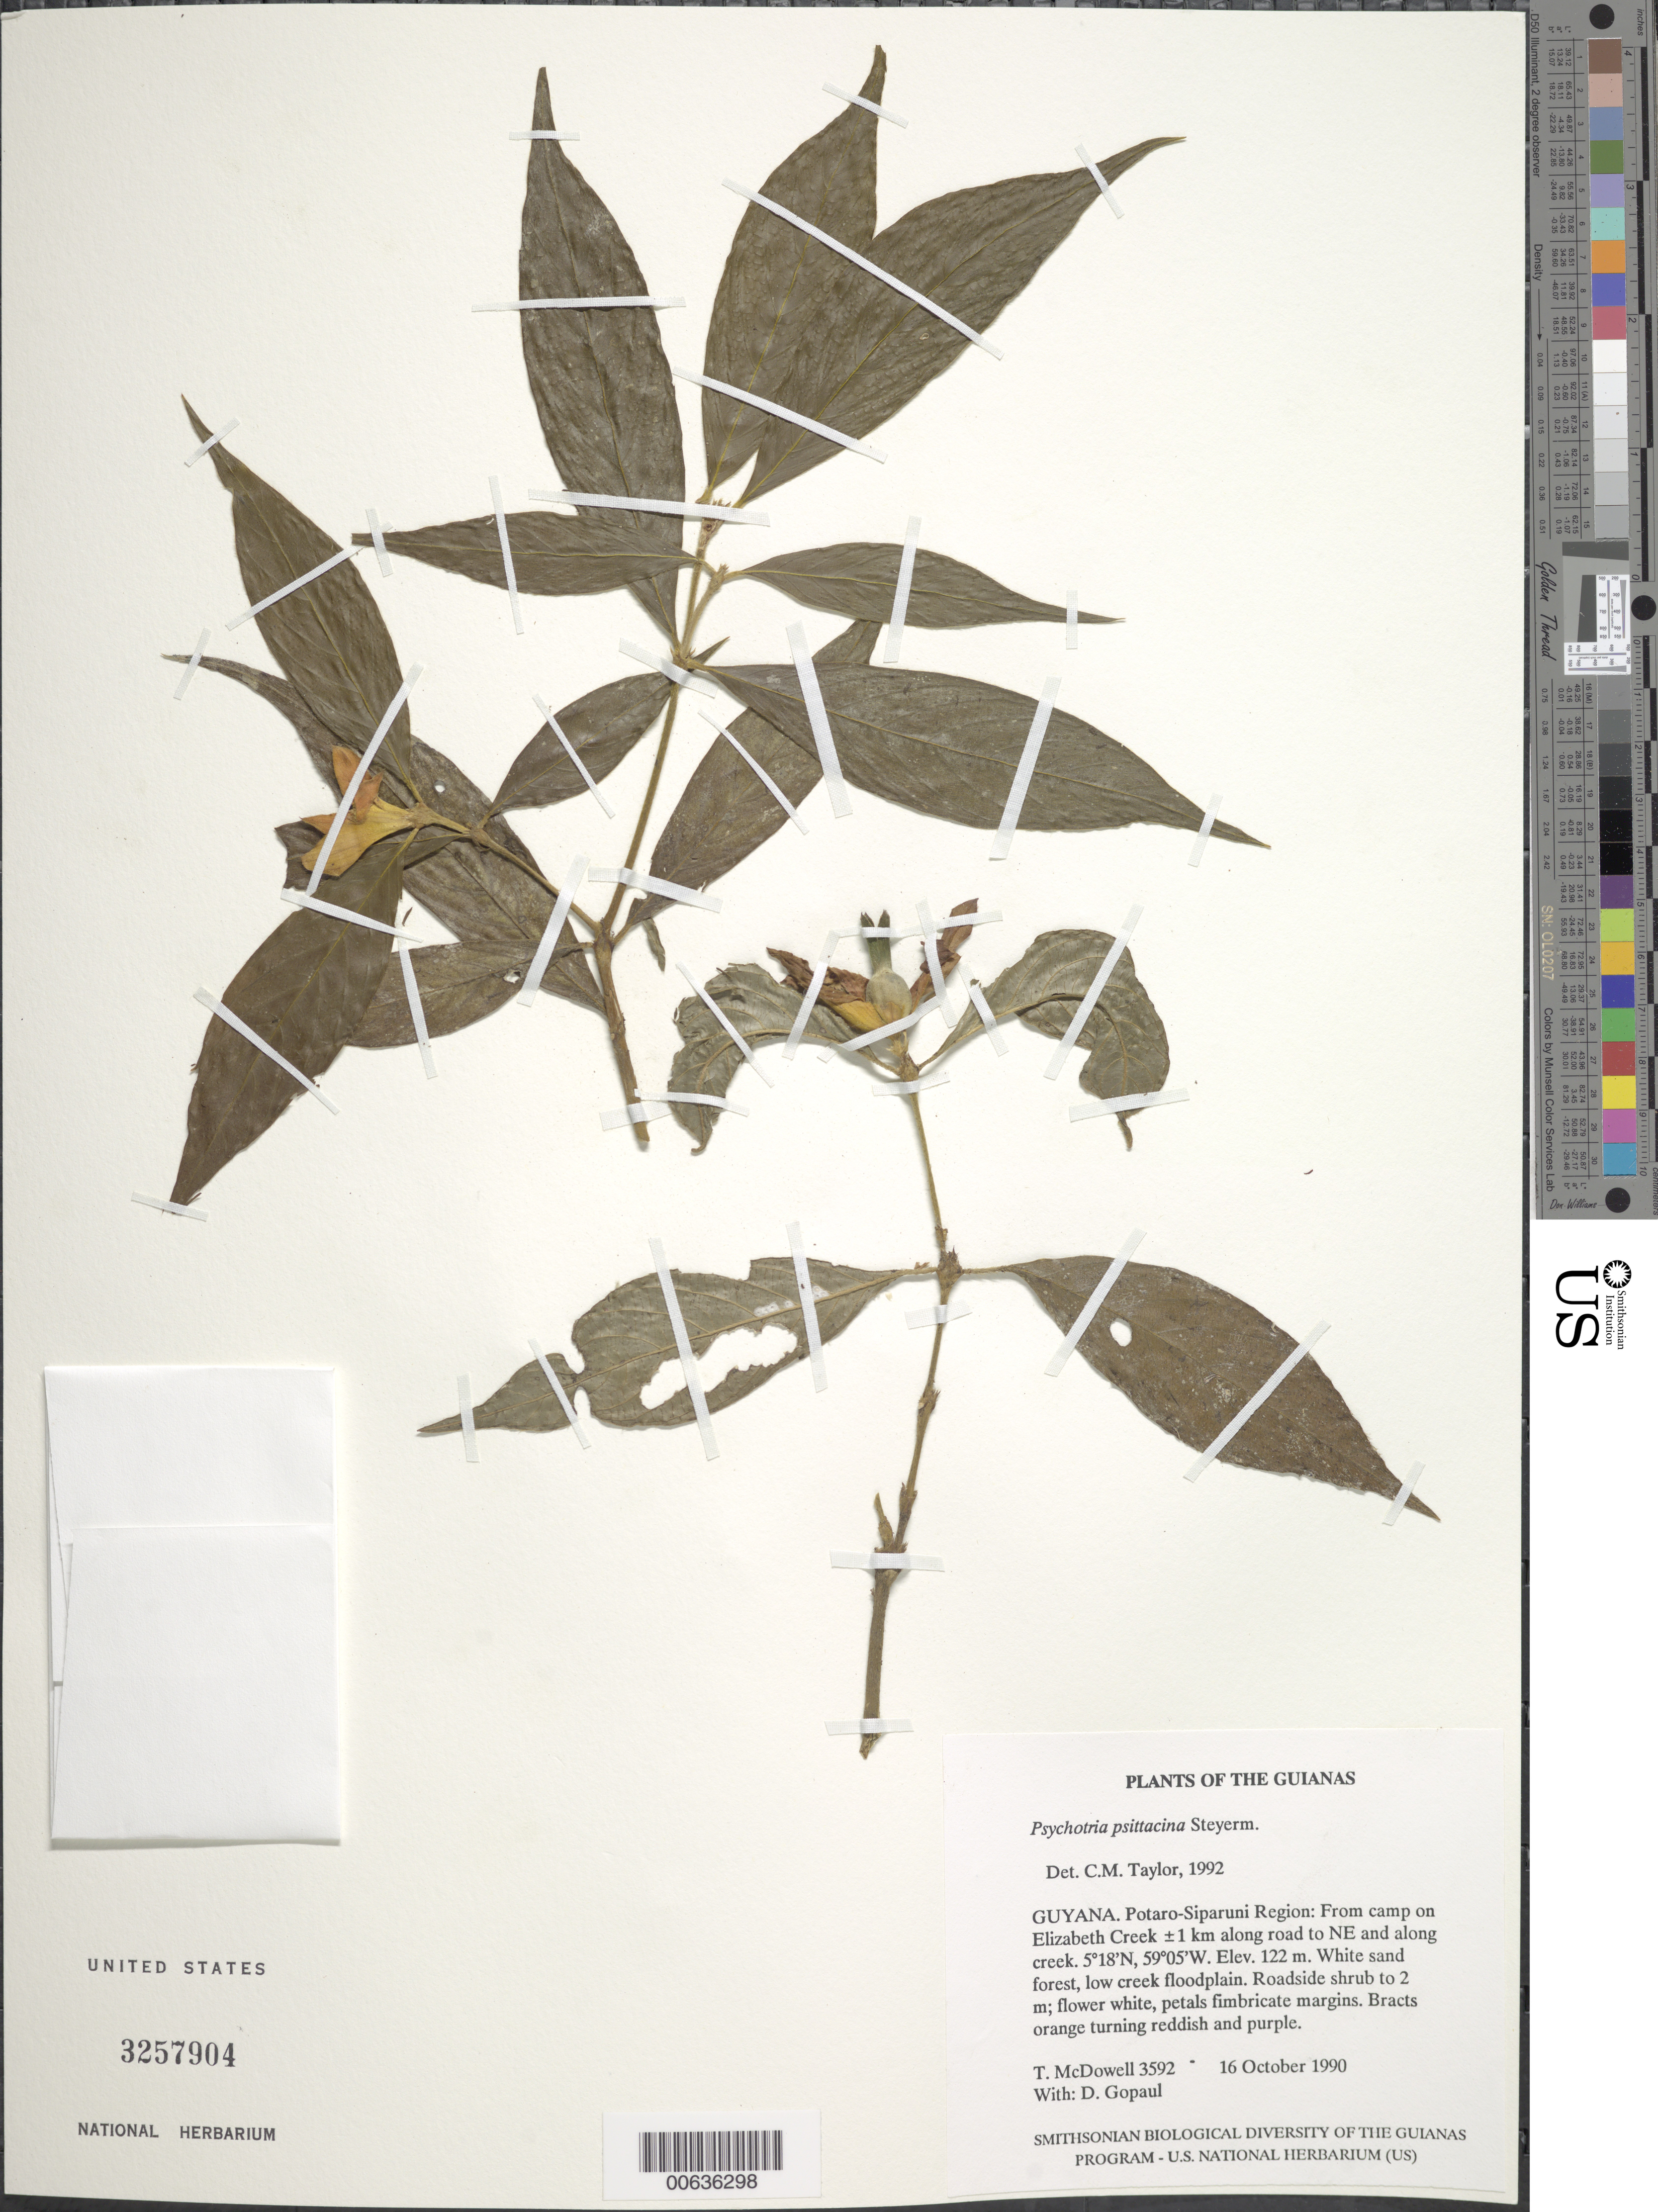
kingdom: Plantae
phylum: Tracheophyta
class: Magnoliopsida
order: Gentianales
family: Rubiaceae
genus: Palicourea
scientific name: Palicourea psittacina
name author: (Steyerm.) Delprete & J.H. Kirkbr.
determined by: Kirkbride, J. H., Jr.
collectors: T. McDowell & D. Gopaul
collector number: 3592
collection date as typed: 16 October 1990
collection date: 1990-10-16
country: Guyana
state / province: Potaro-Siparuni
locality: From camp on Elizabeth Creek ±1 km along road to NE and along creek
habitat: White sand forest, low creek floodplain and along road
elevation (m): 122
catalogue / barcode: US 3257904